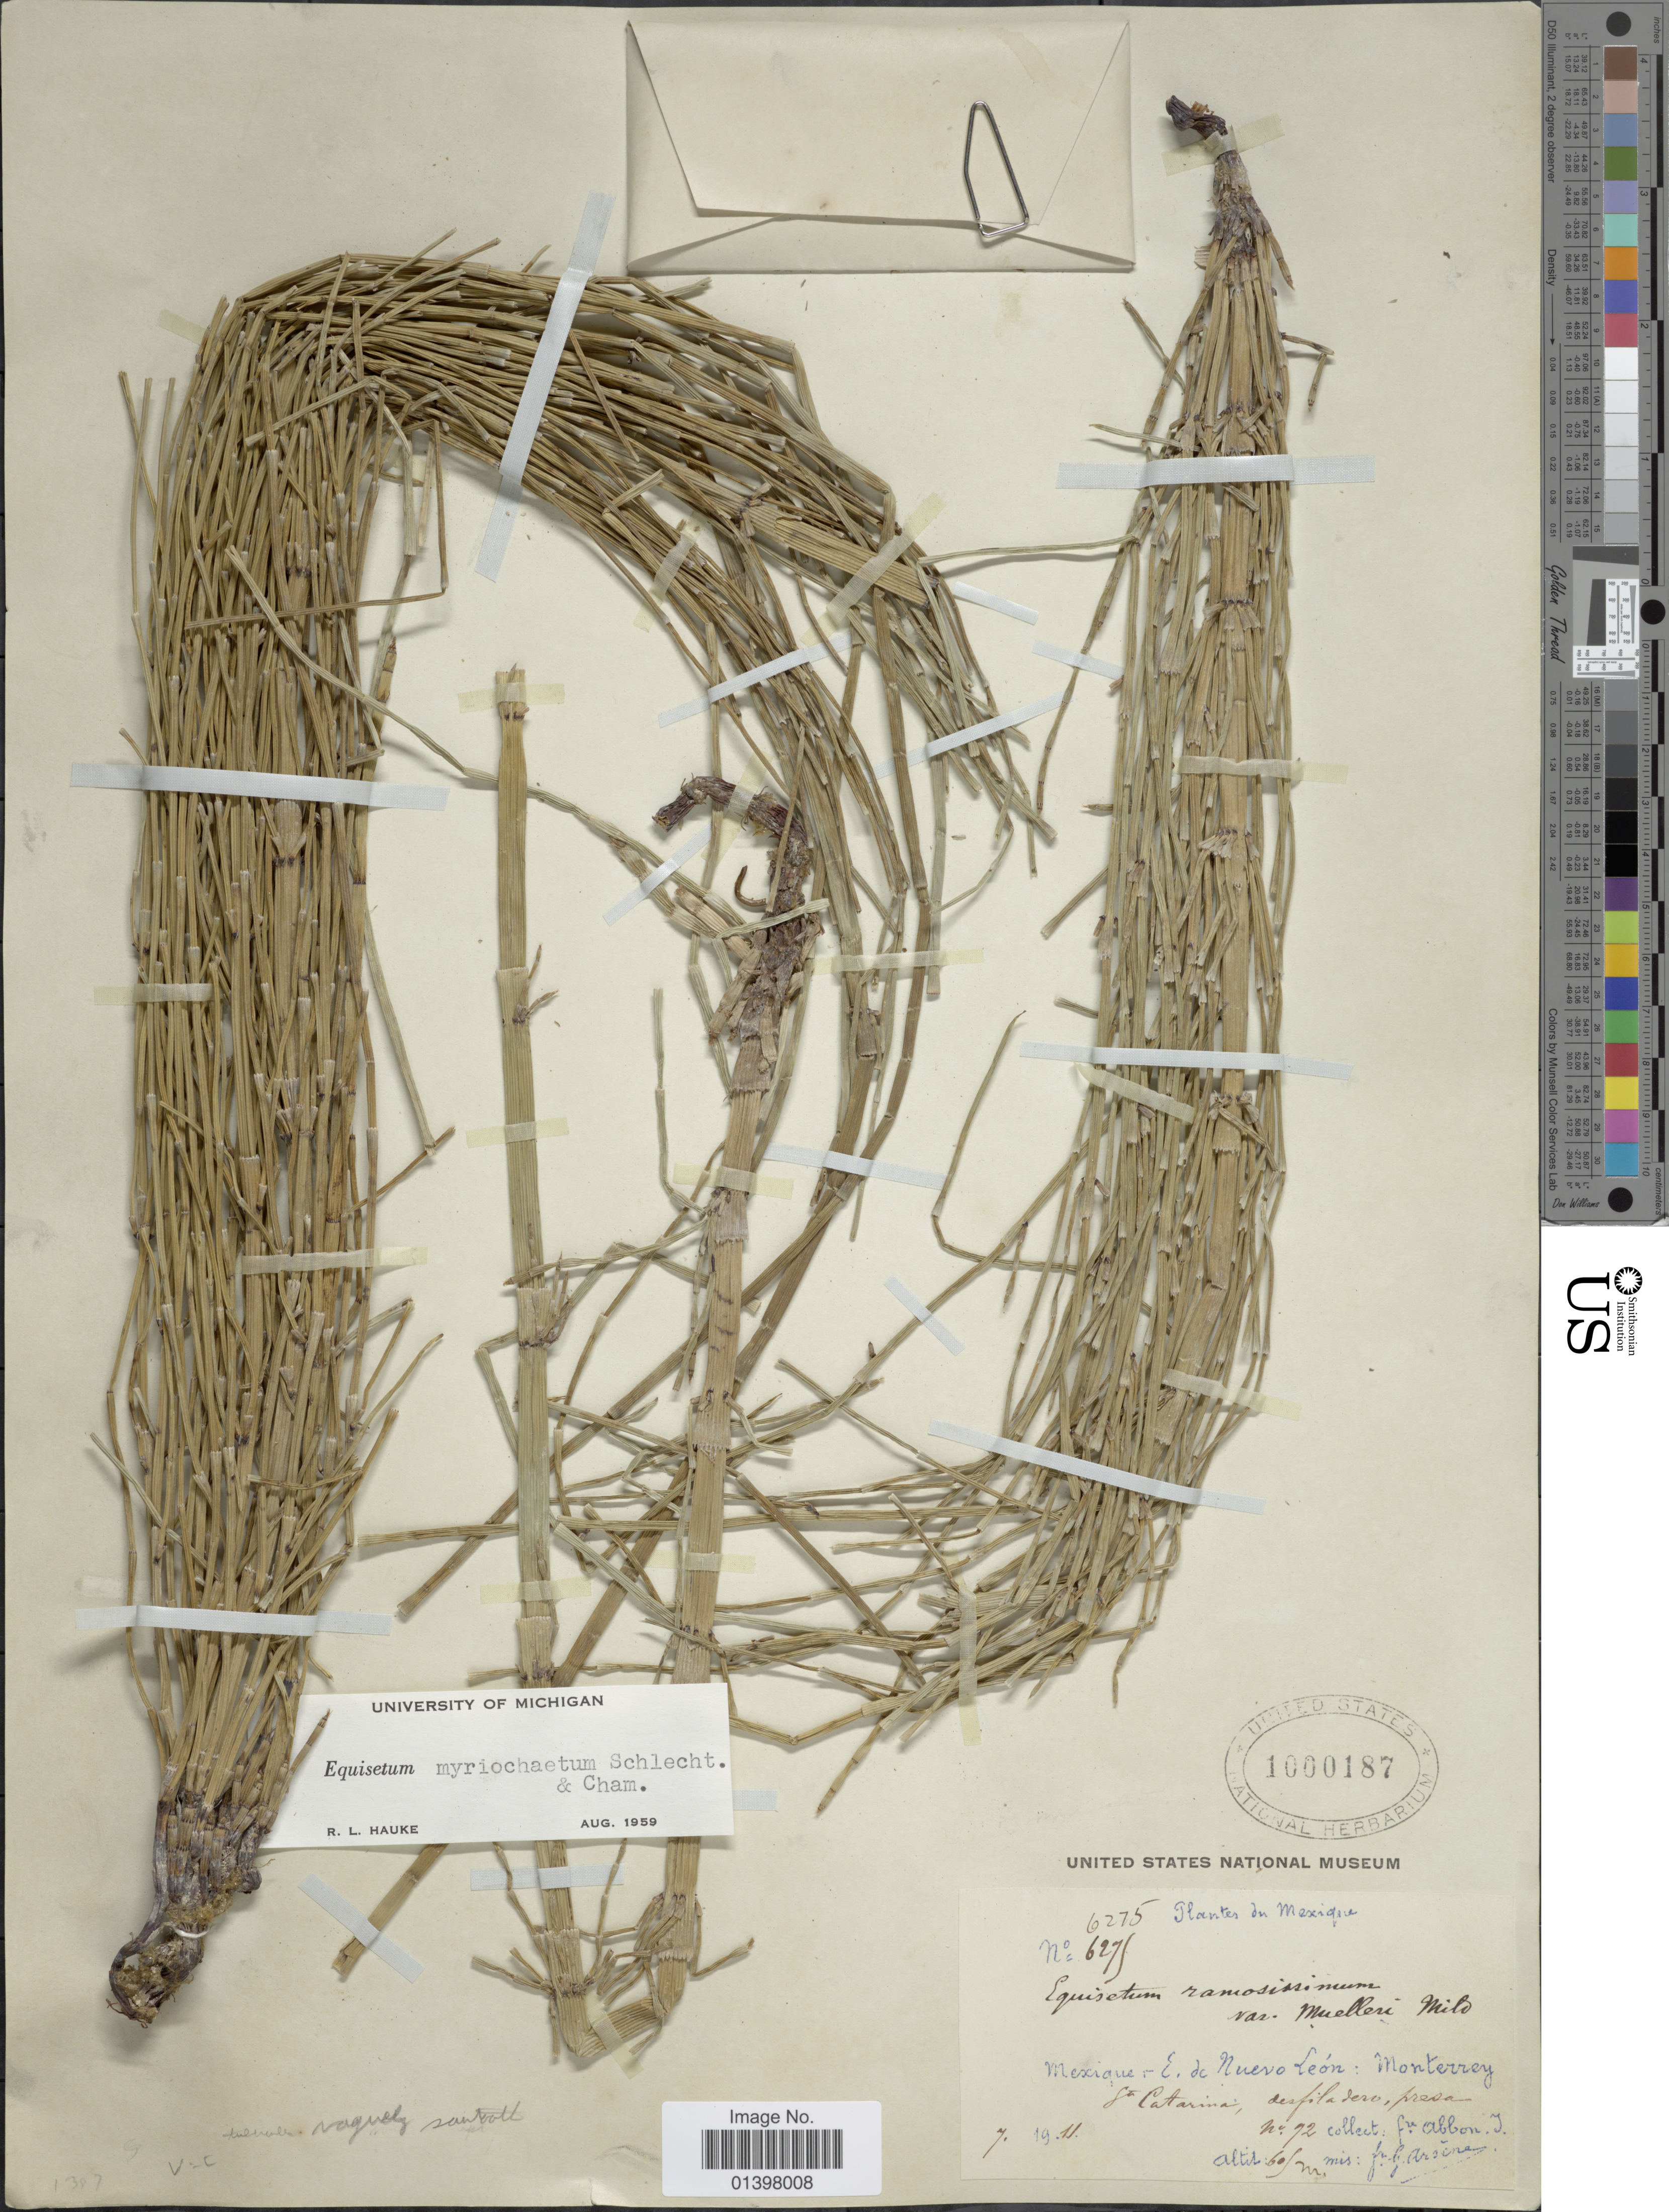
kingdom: Plantae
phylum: Tracheophyta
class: Polypodiopsida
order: Equisetales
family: Equisetaceae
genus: Equisetum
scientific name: Equisetum myriochaetum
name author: Schltdl. & Cham.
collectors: Bro. Abbon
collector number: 6275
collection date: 1911-07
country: Mexico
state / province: Nuevo León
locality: Monterrey Sta Catarina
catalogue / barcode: US 1000187